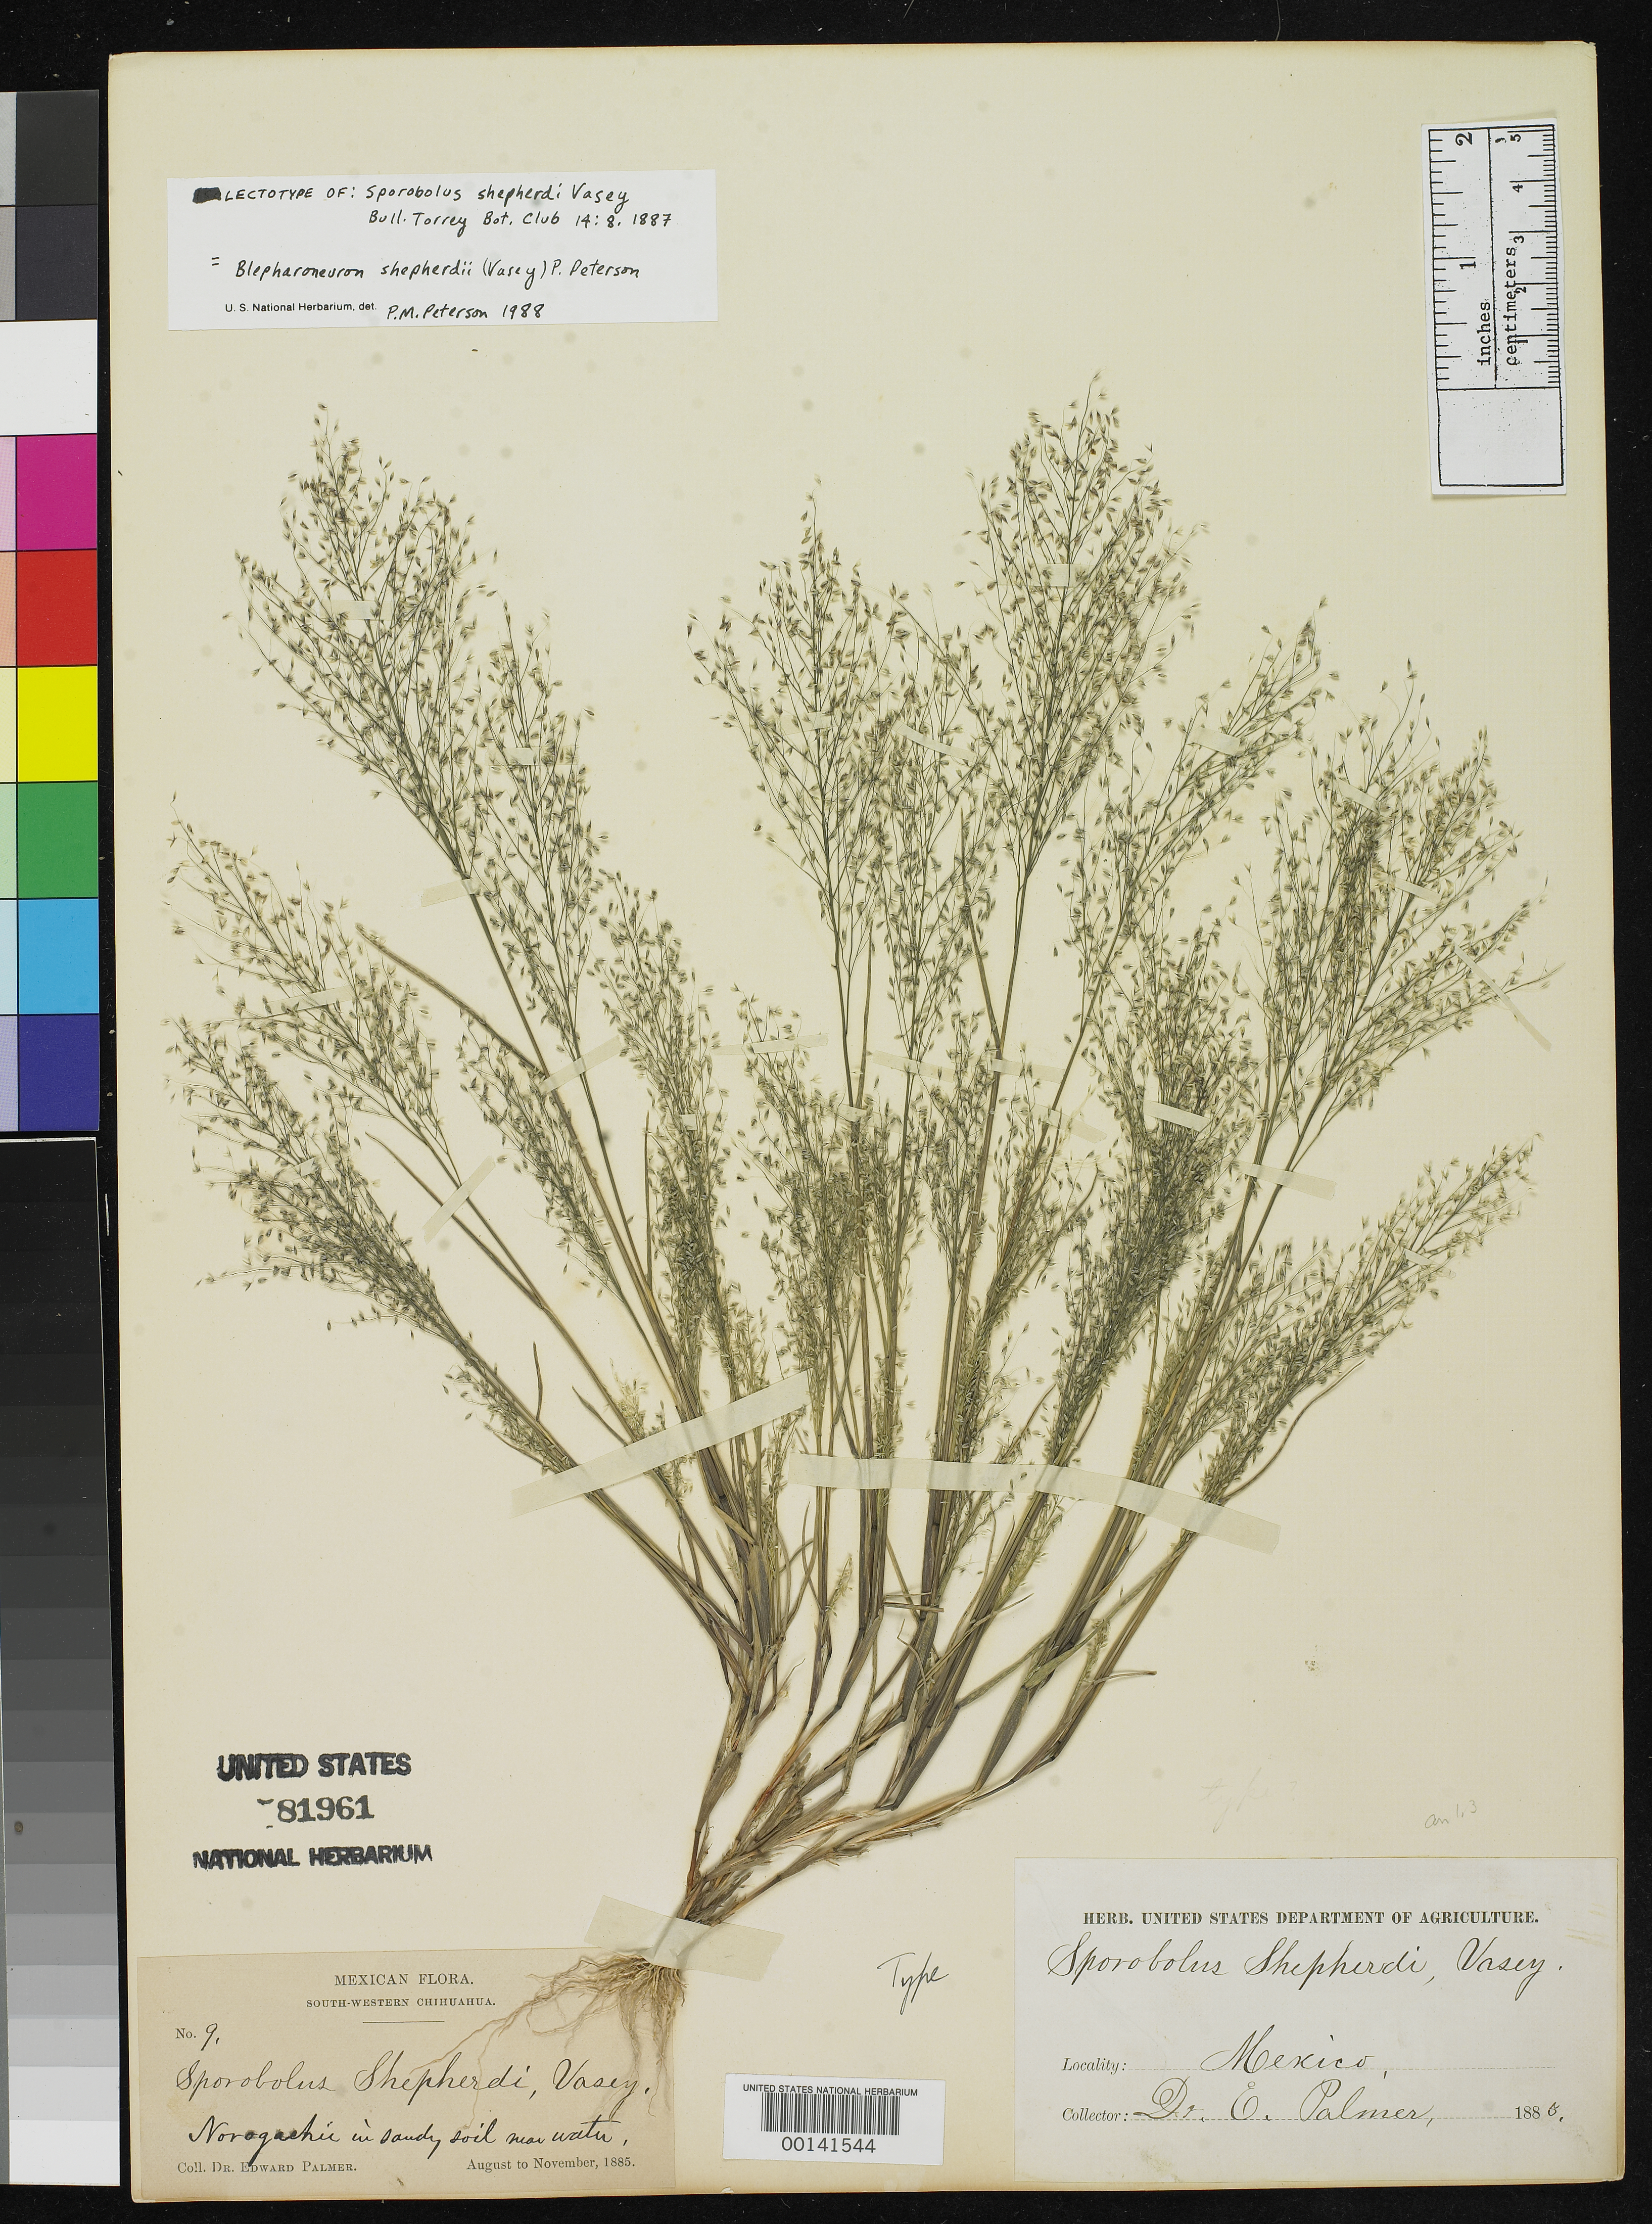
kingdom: Plantae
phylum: Tracheophyta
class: Liliopsida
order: Poales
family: Poaceae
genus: Sporobolus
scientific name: Sporobolus shepherdii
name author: Vasey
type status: Isolectotype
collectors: E. Palmer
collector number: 9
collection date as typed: Aug 1885 to -- Nov 1885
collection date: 1885-08/1885-11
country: Mexico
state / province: Chihuahua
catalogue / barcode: US 81961